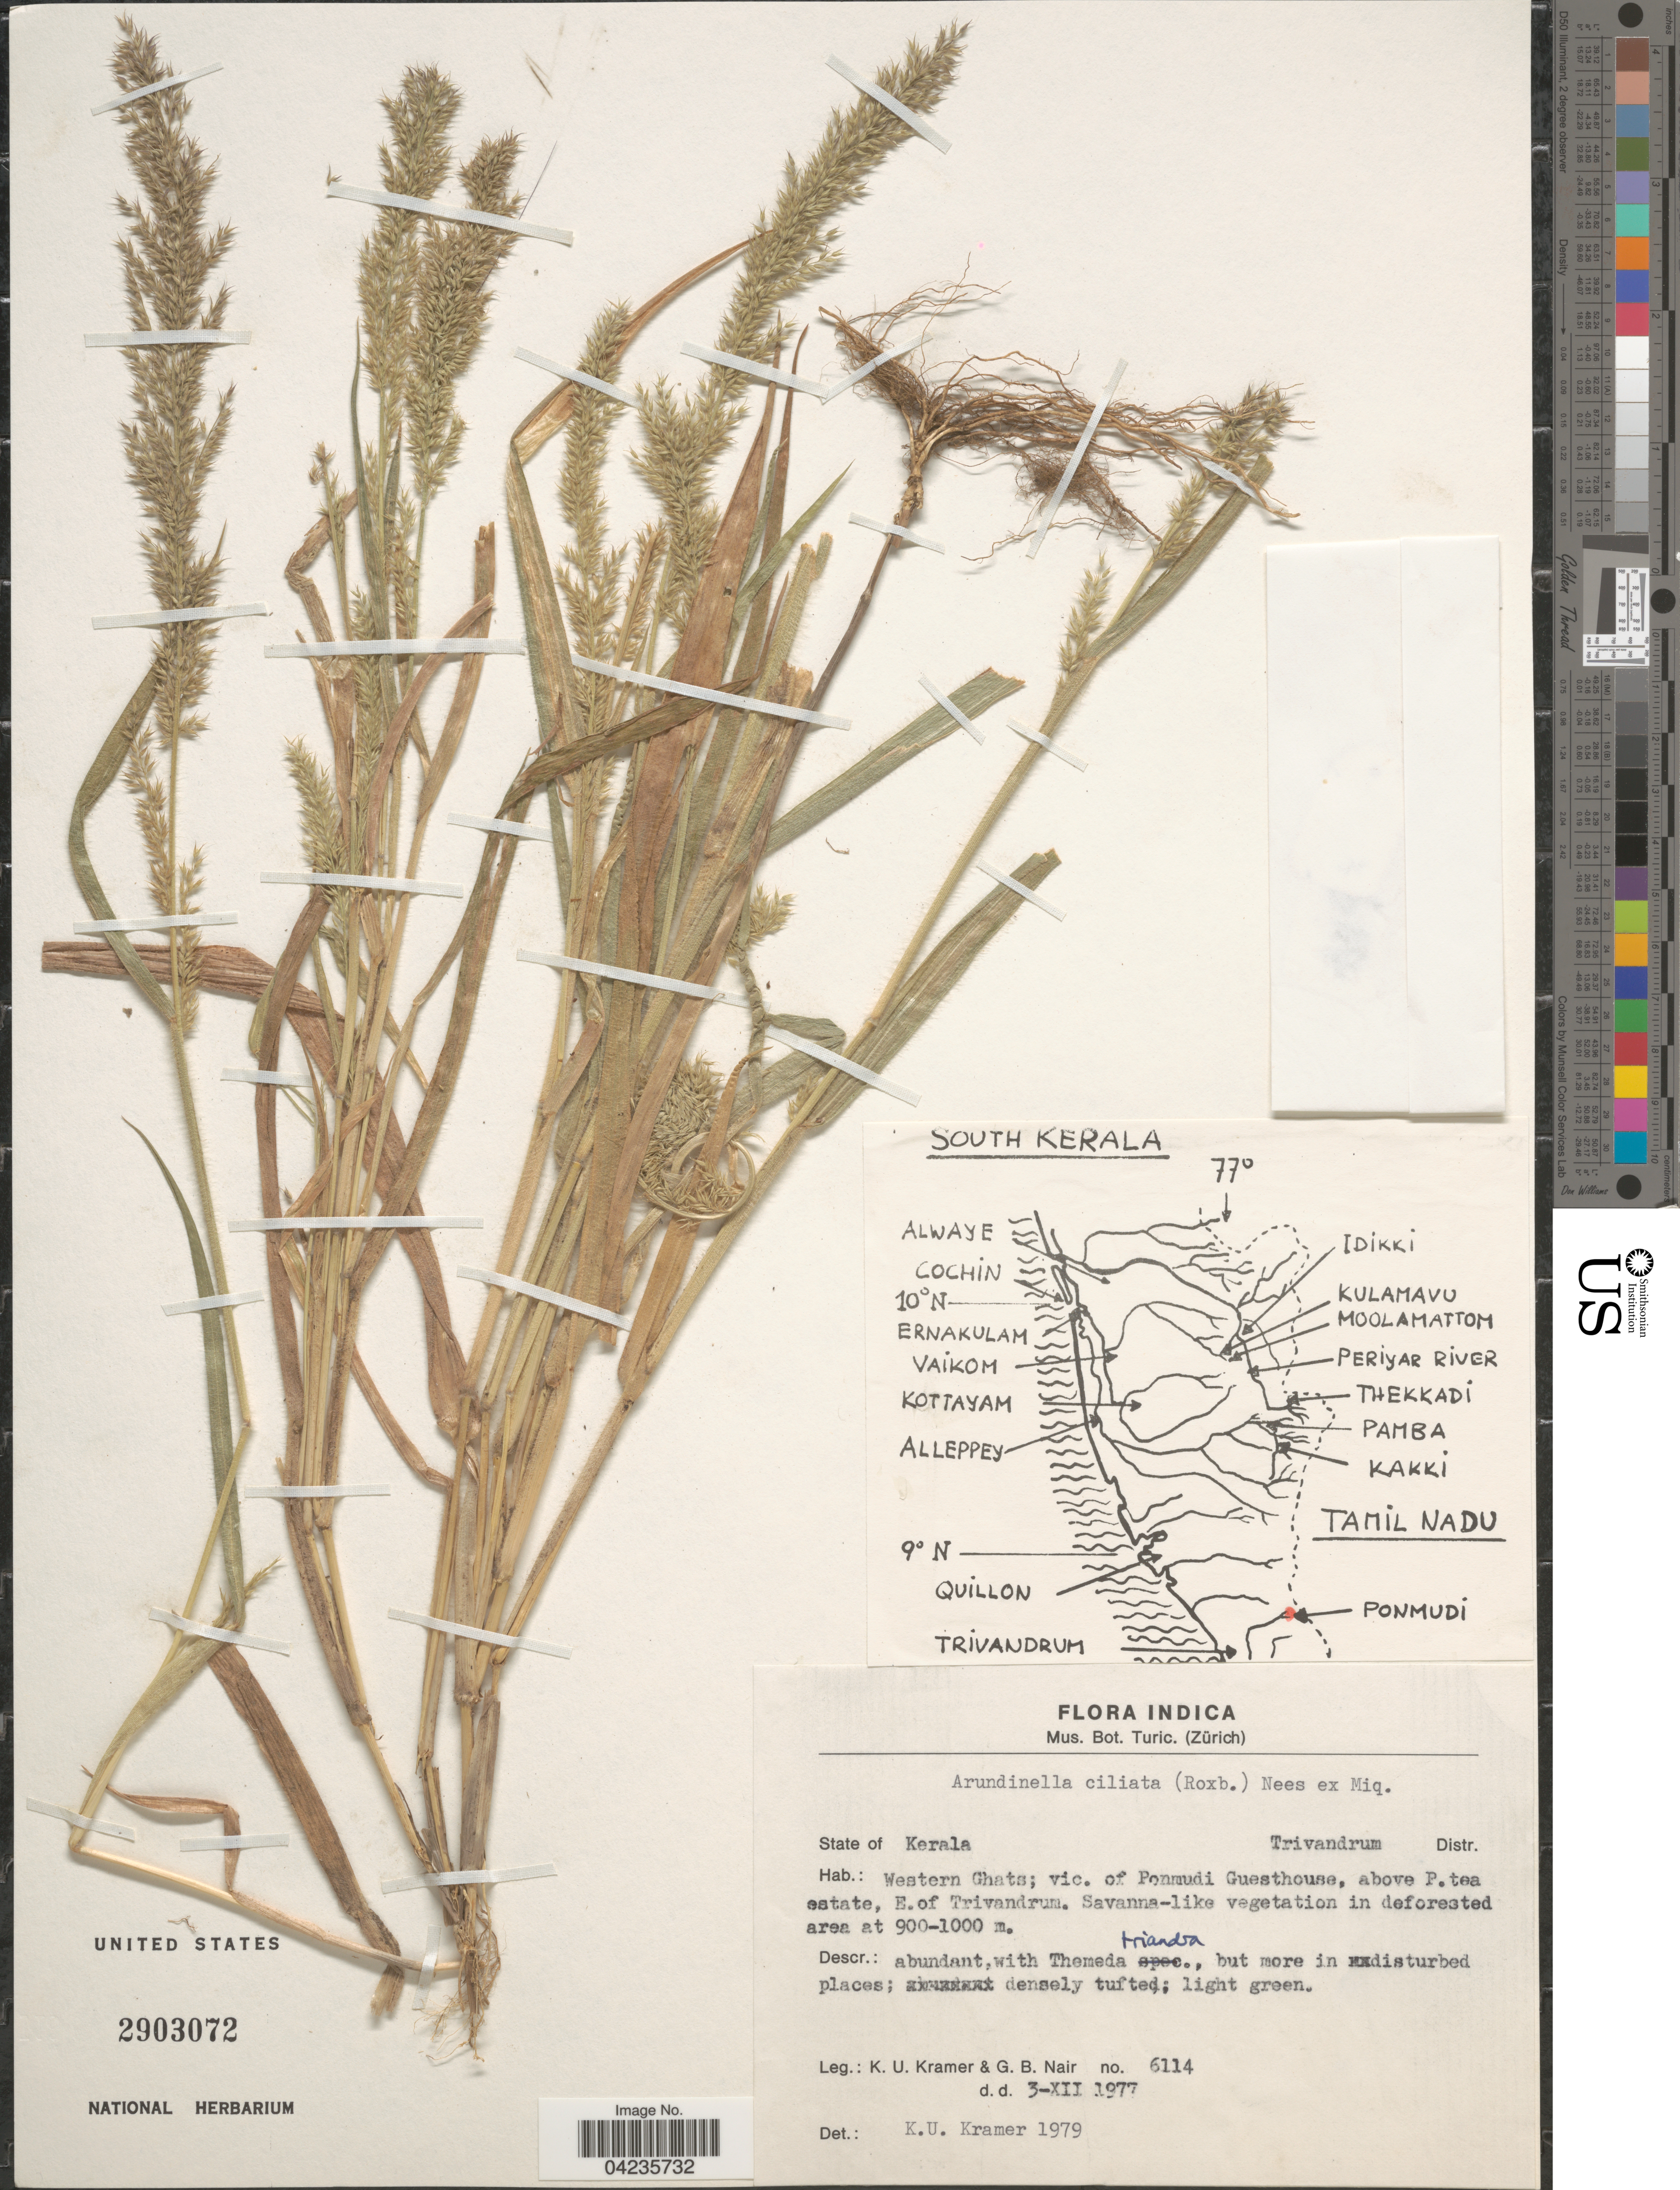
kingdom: Plantae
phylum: Tracheophyta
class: Liliopsida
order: Poales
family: Poaceae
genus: Arundinella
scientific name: Arundinella ciliata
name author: Nees ex Miq.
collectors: K. U. Kramer & G. Nair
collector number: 6114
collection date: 1977-12-03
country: India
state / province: Kerala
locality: Indica. Western Ghata; vic. of Ponmudi Guesthouse, above P. tea estate, E.of Trivandrum.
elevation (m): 900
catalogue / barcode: US 2903072